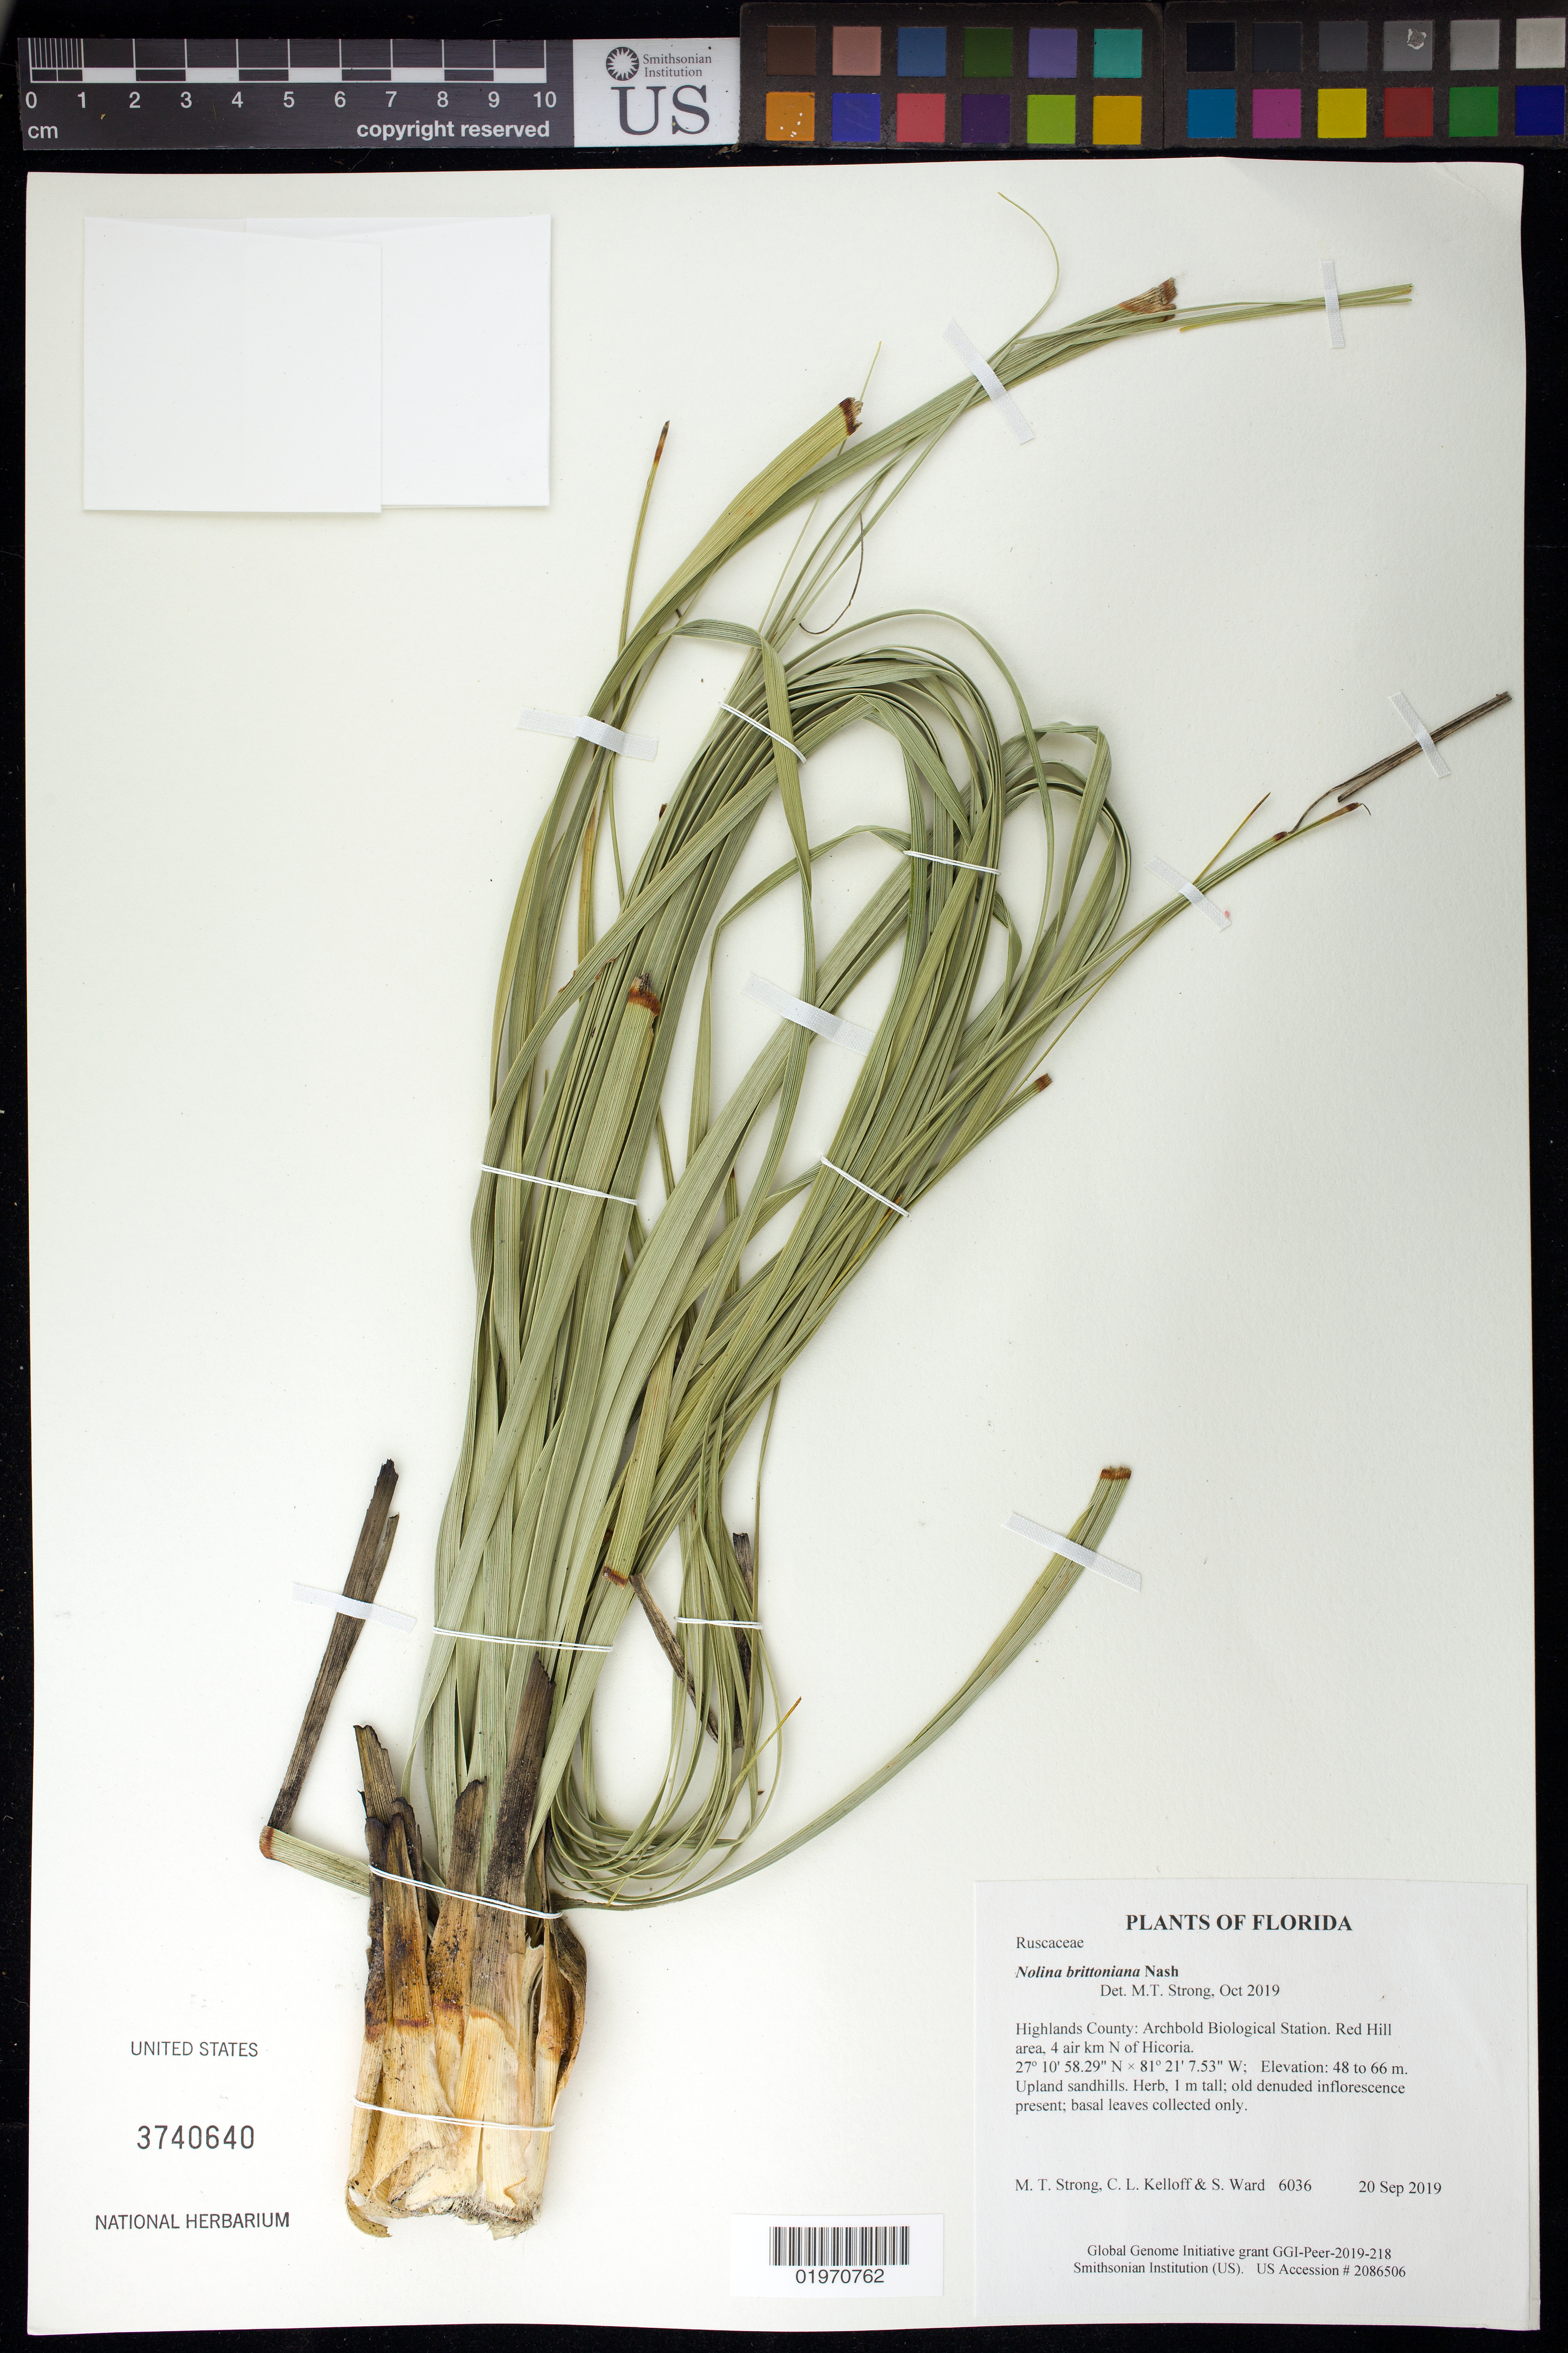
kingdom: Plantae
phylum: Tracheophyta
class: Liliopsida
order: Asparagales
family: Asparagaceae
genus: Nolina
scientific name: Nolina brittoniana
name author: Nash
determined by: Strong, Mark T., (BOT), Smithsonian Institution - National Museum of Natural History (UNITED STATES)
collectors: M. T. Strong, C. L. Kelloff & S. Ward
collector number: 6036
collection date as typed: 20 Sep 2019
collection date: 2019-09-20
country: United States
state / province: Florida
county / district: Highlands County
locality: Archbold Biological Station. Red Hill area, 4 air km N of Hicoria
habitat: Upland sandhills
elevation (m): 48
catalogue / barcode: US 3740640